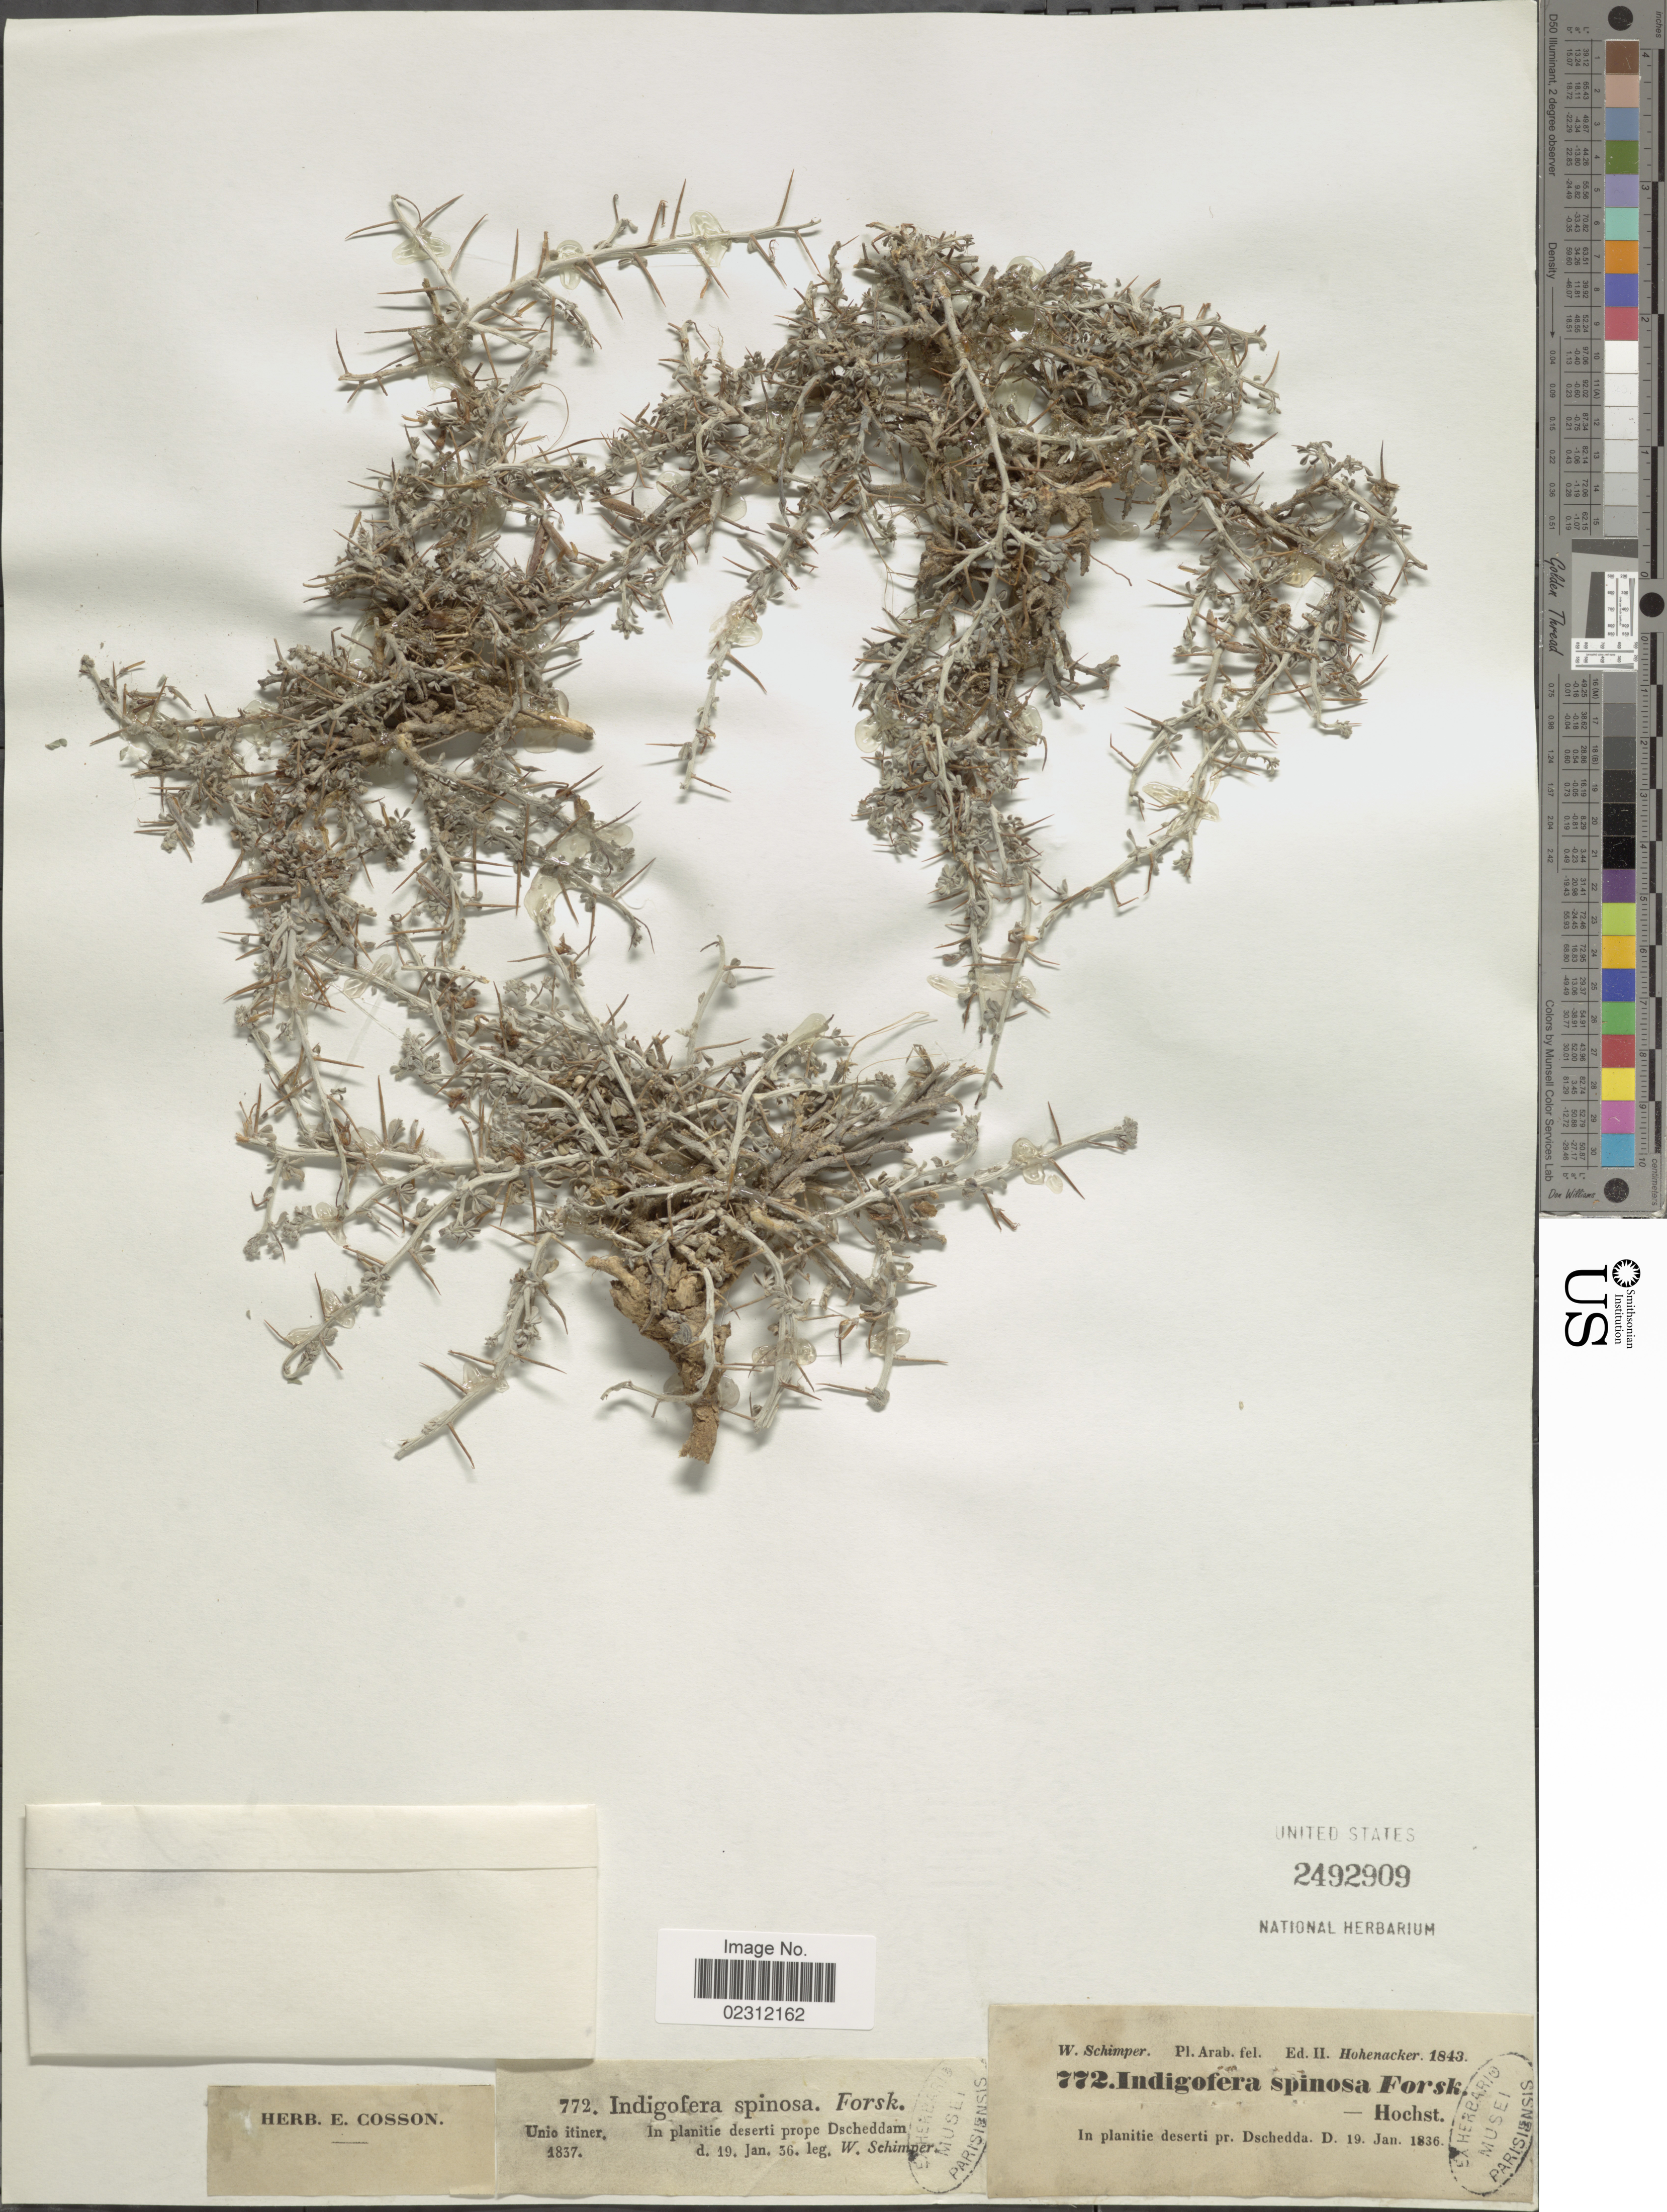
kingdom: Plantae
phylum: Tracheophyta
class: Magnoliopsida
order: Fabales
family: Fabaceae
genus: Indigofera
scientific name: Indigofera spinosa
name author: Forssk.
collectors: W. Schimper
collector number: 772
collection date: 1836-01-19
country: Saudi Arabia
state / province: Makkah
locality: In planitie deserti pr. Dschedda [Jeddah]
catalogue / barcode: US 2492909